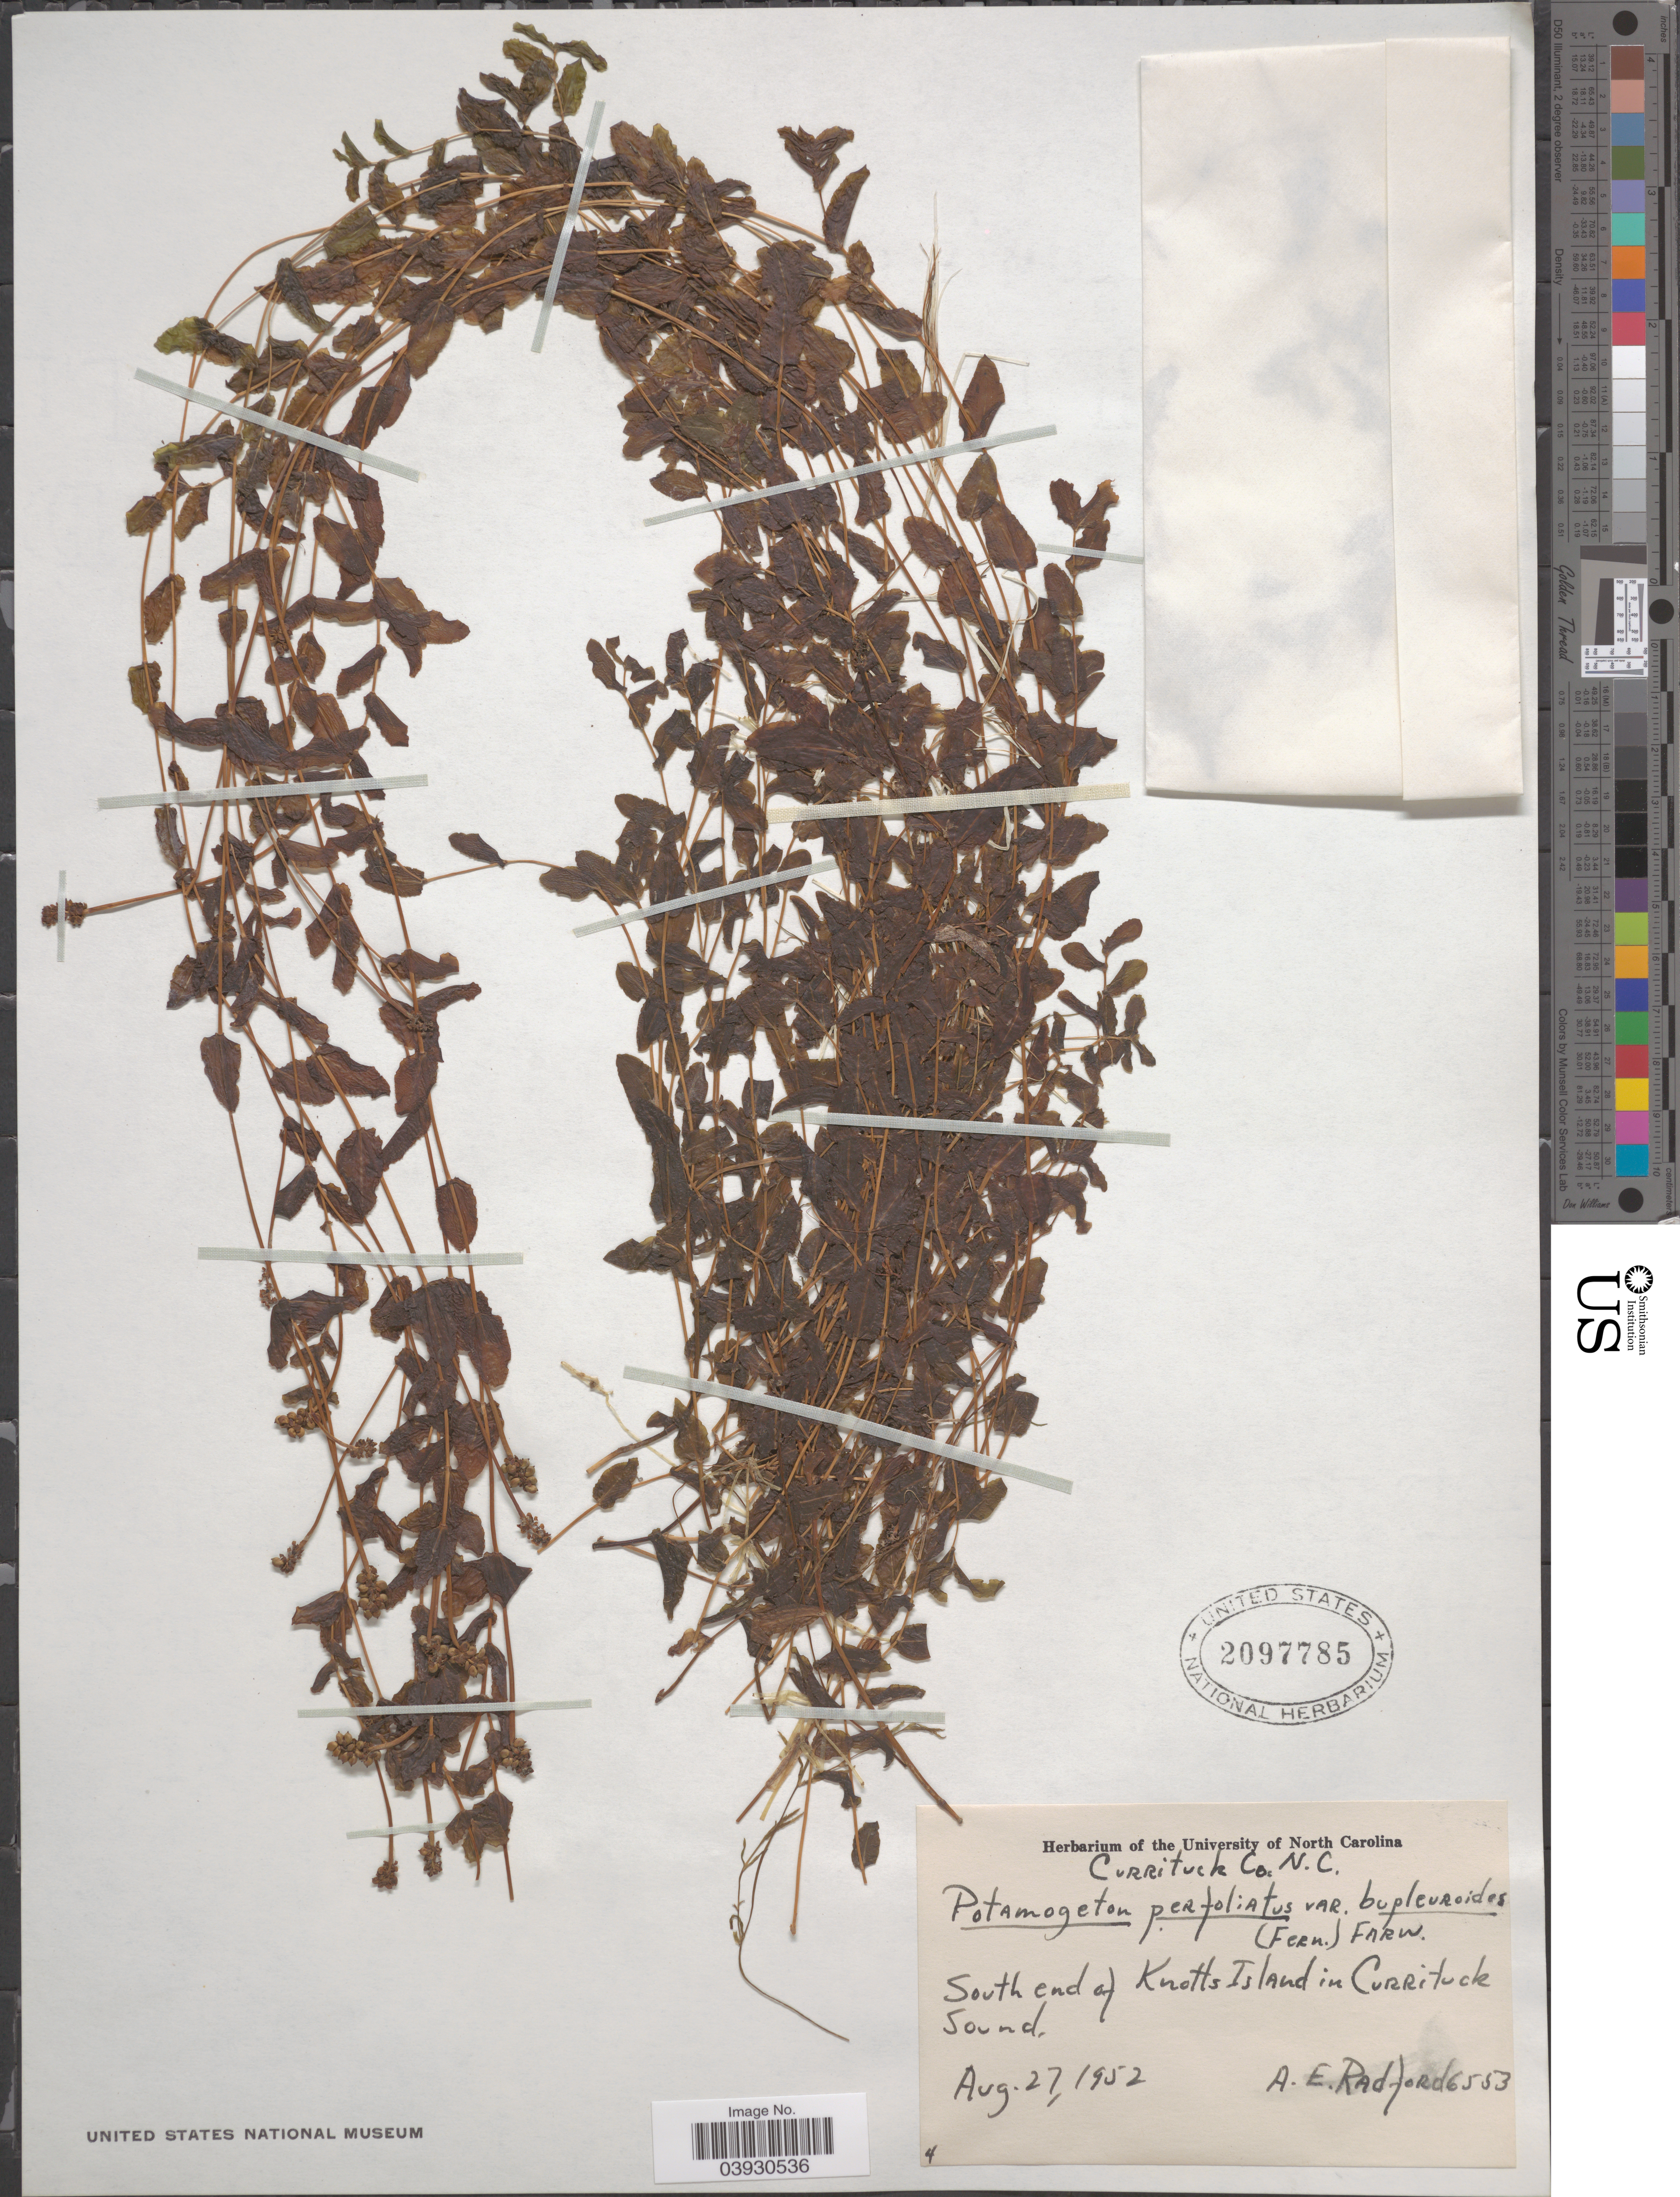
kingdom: Plantae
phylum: Tracheophyta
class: Liliopsida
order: Alismatales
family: Potamogetonaceae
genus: Potamogeton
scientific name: Potamogeton perfoliatus var. bupleuroides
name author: (Fernald) Farw.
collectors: A. E. Radford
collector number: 6553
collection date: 1952-08-27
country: United States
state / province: North Carolina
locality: Currituck Co. South end of Knotts Island in Currituck Sound.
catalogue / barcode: US 2097785